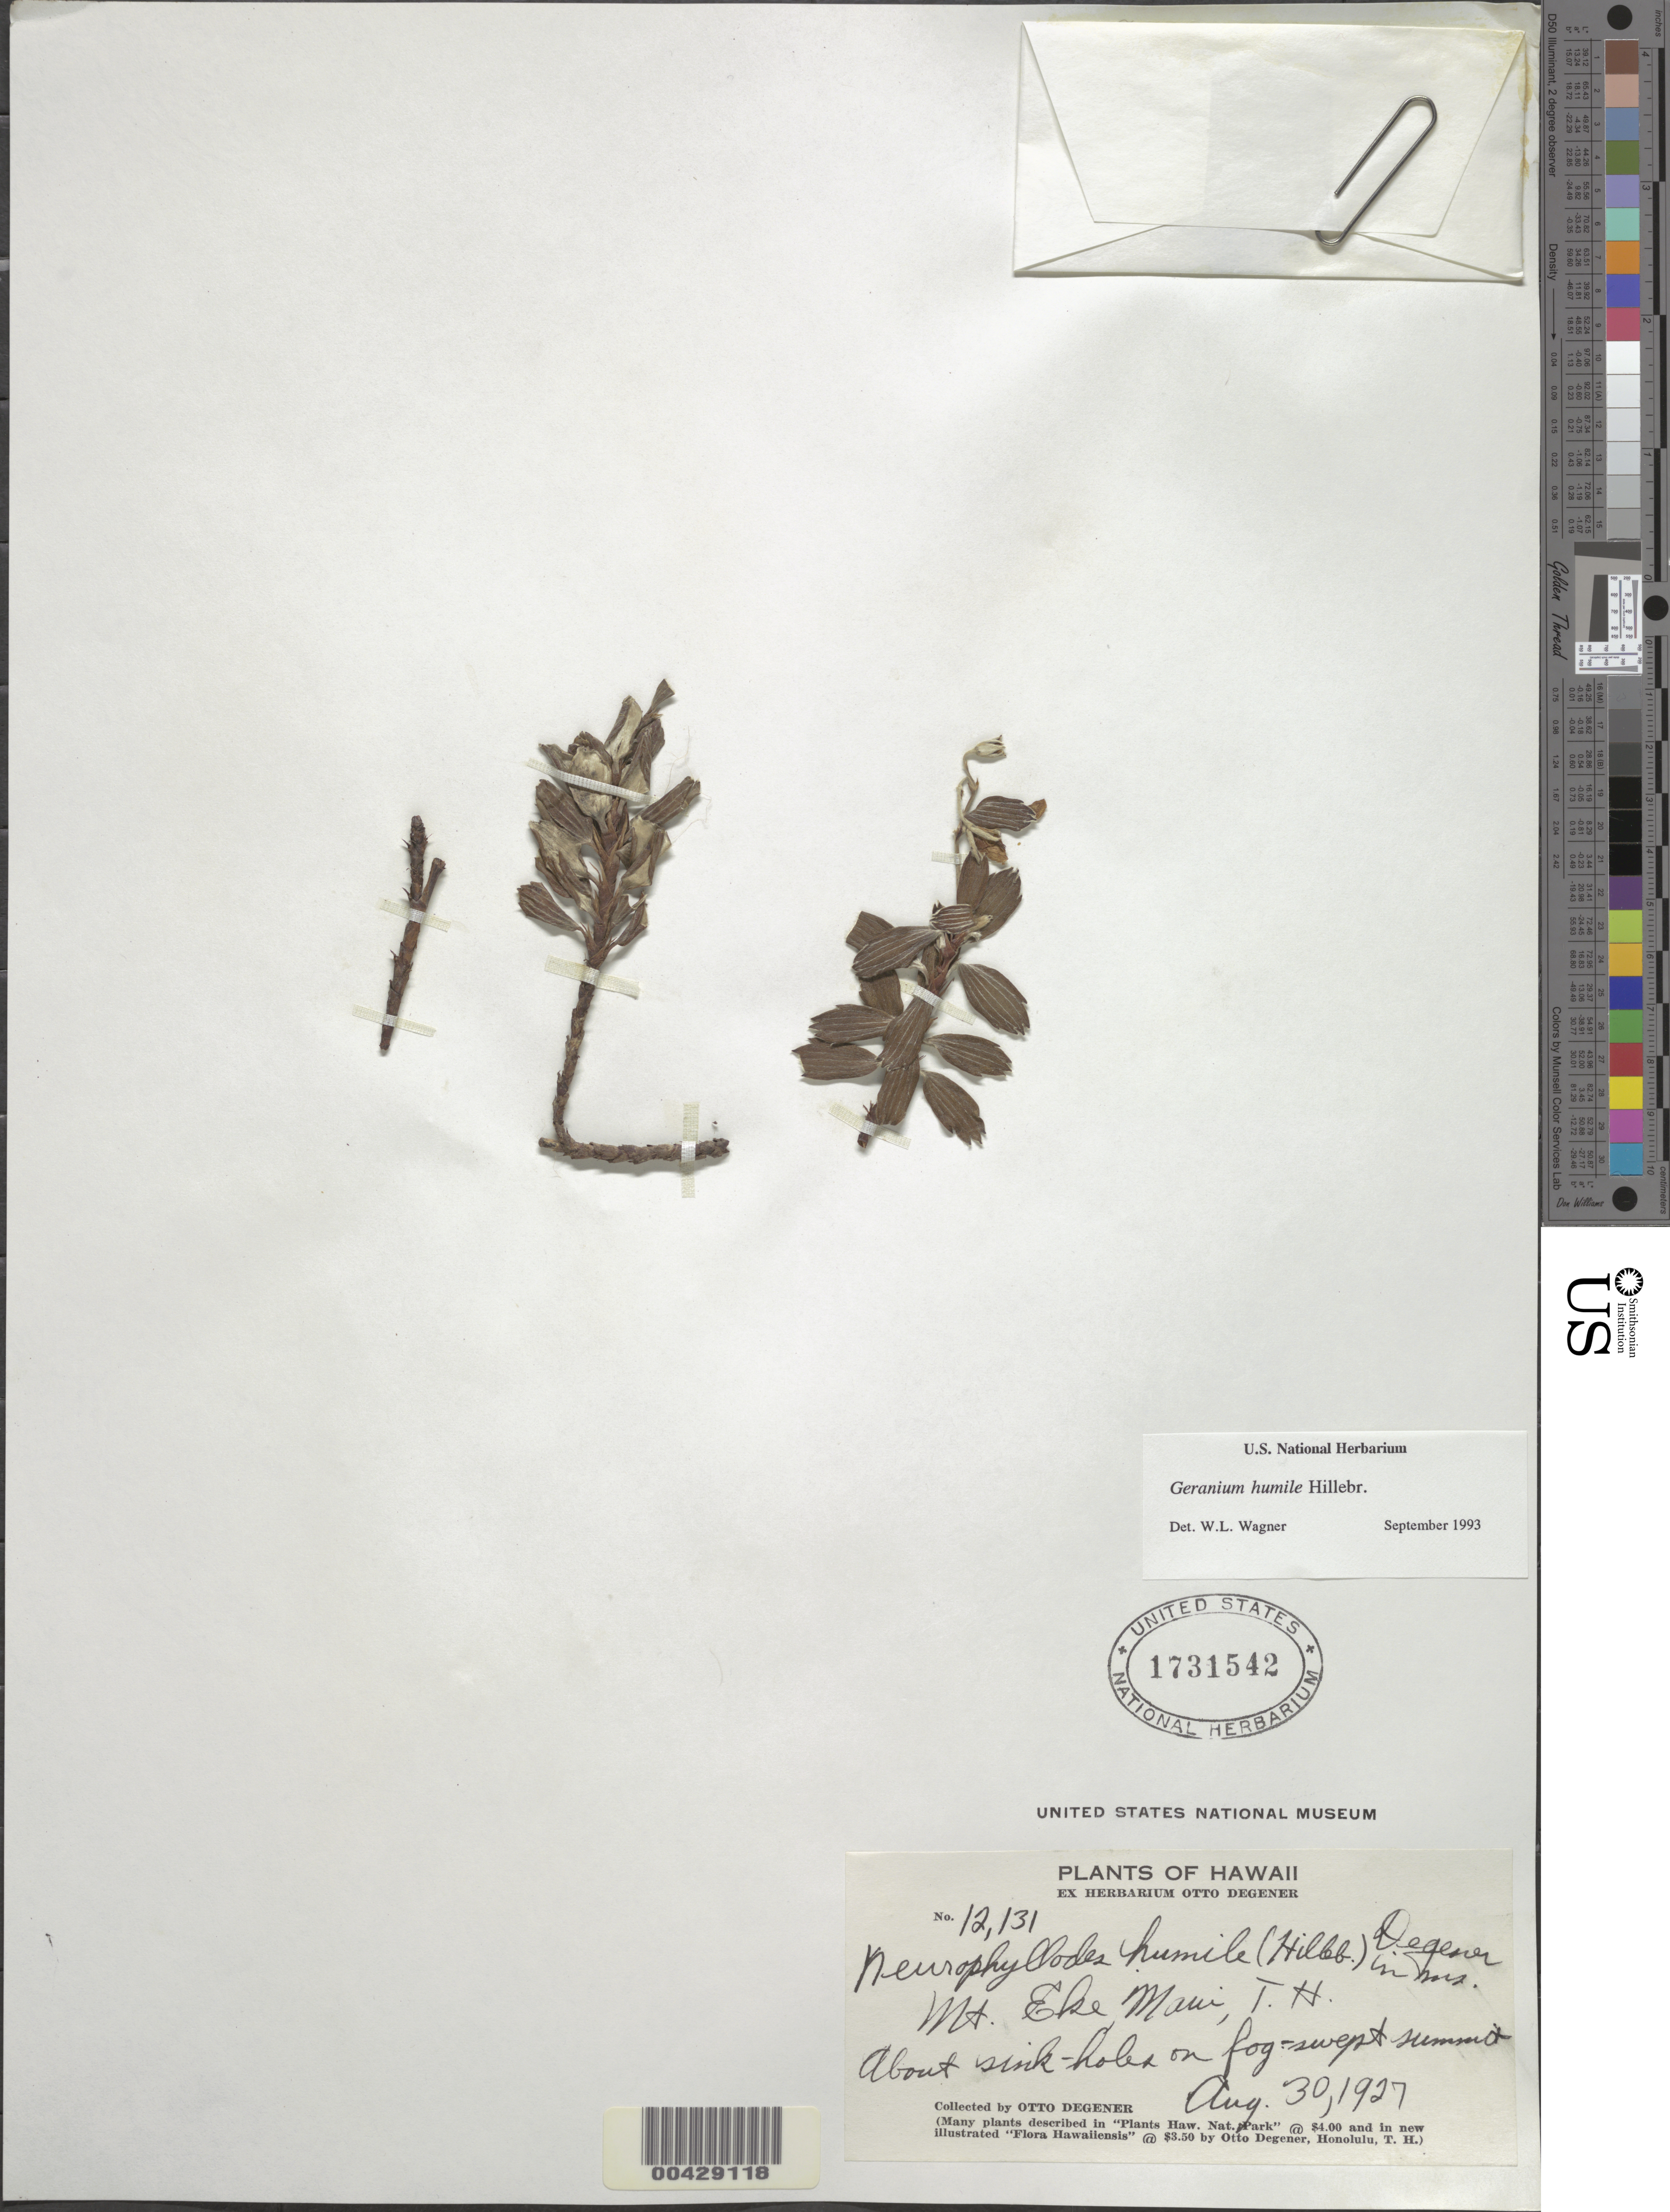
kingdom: Plantae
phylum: Tracheophyta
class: Magnoliopsida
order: Geraniales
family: Geraniaceae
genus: Geranium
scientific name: Geranium humile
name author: Hillebr.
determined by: Wagner, W. L., (BOT), Smithsonian Institution - National Museum of Natural History (UNITED STATES)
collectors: O. Degener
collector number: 12131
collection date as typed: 30 Aug 1927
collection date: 1927-08-30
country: United States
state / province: Hawaii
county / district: Maui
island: Maui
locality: Mount Eke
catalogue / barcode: US 1731542